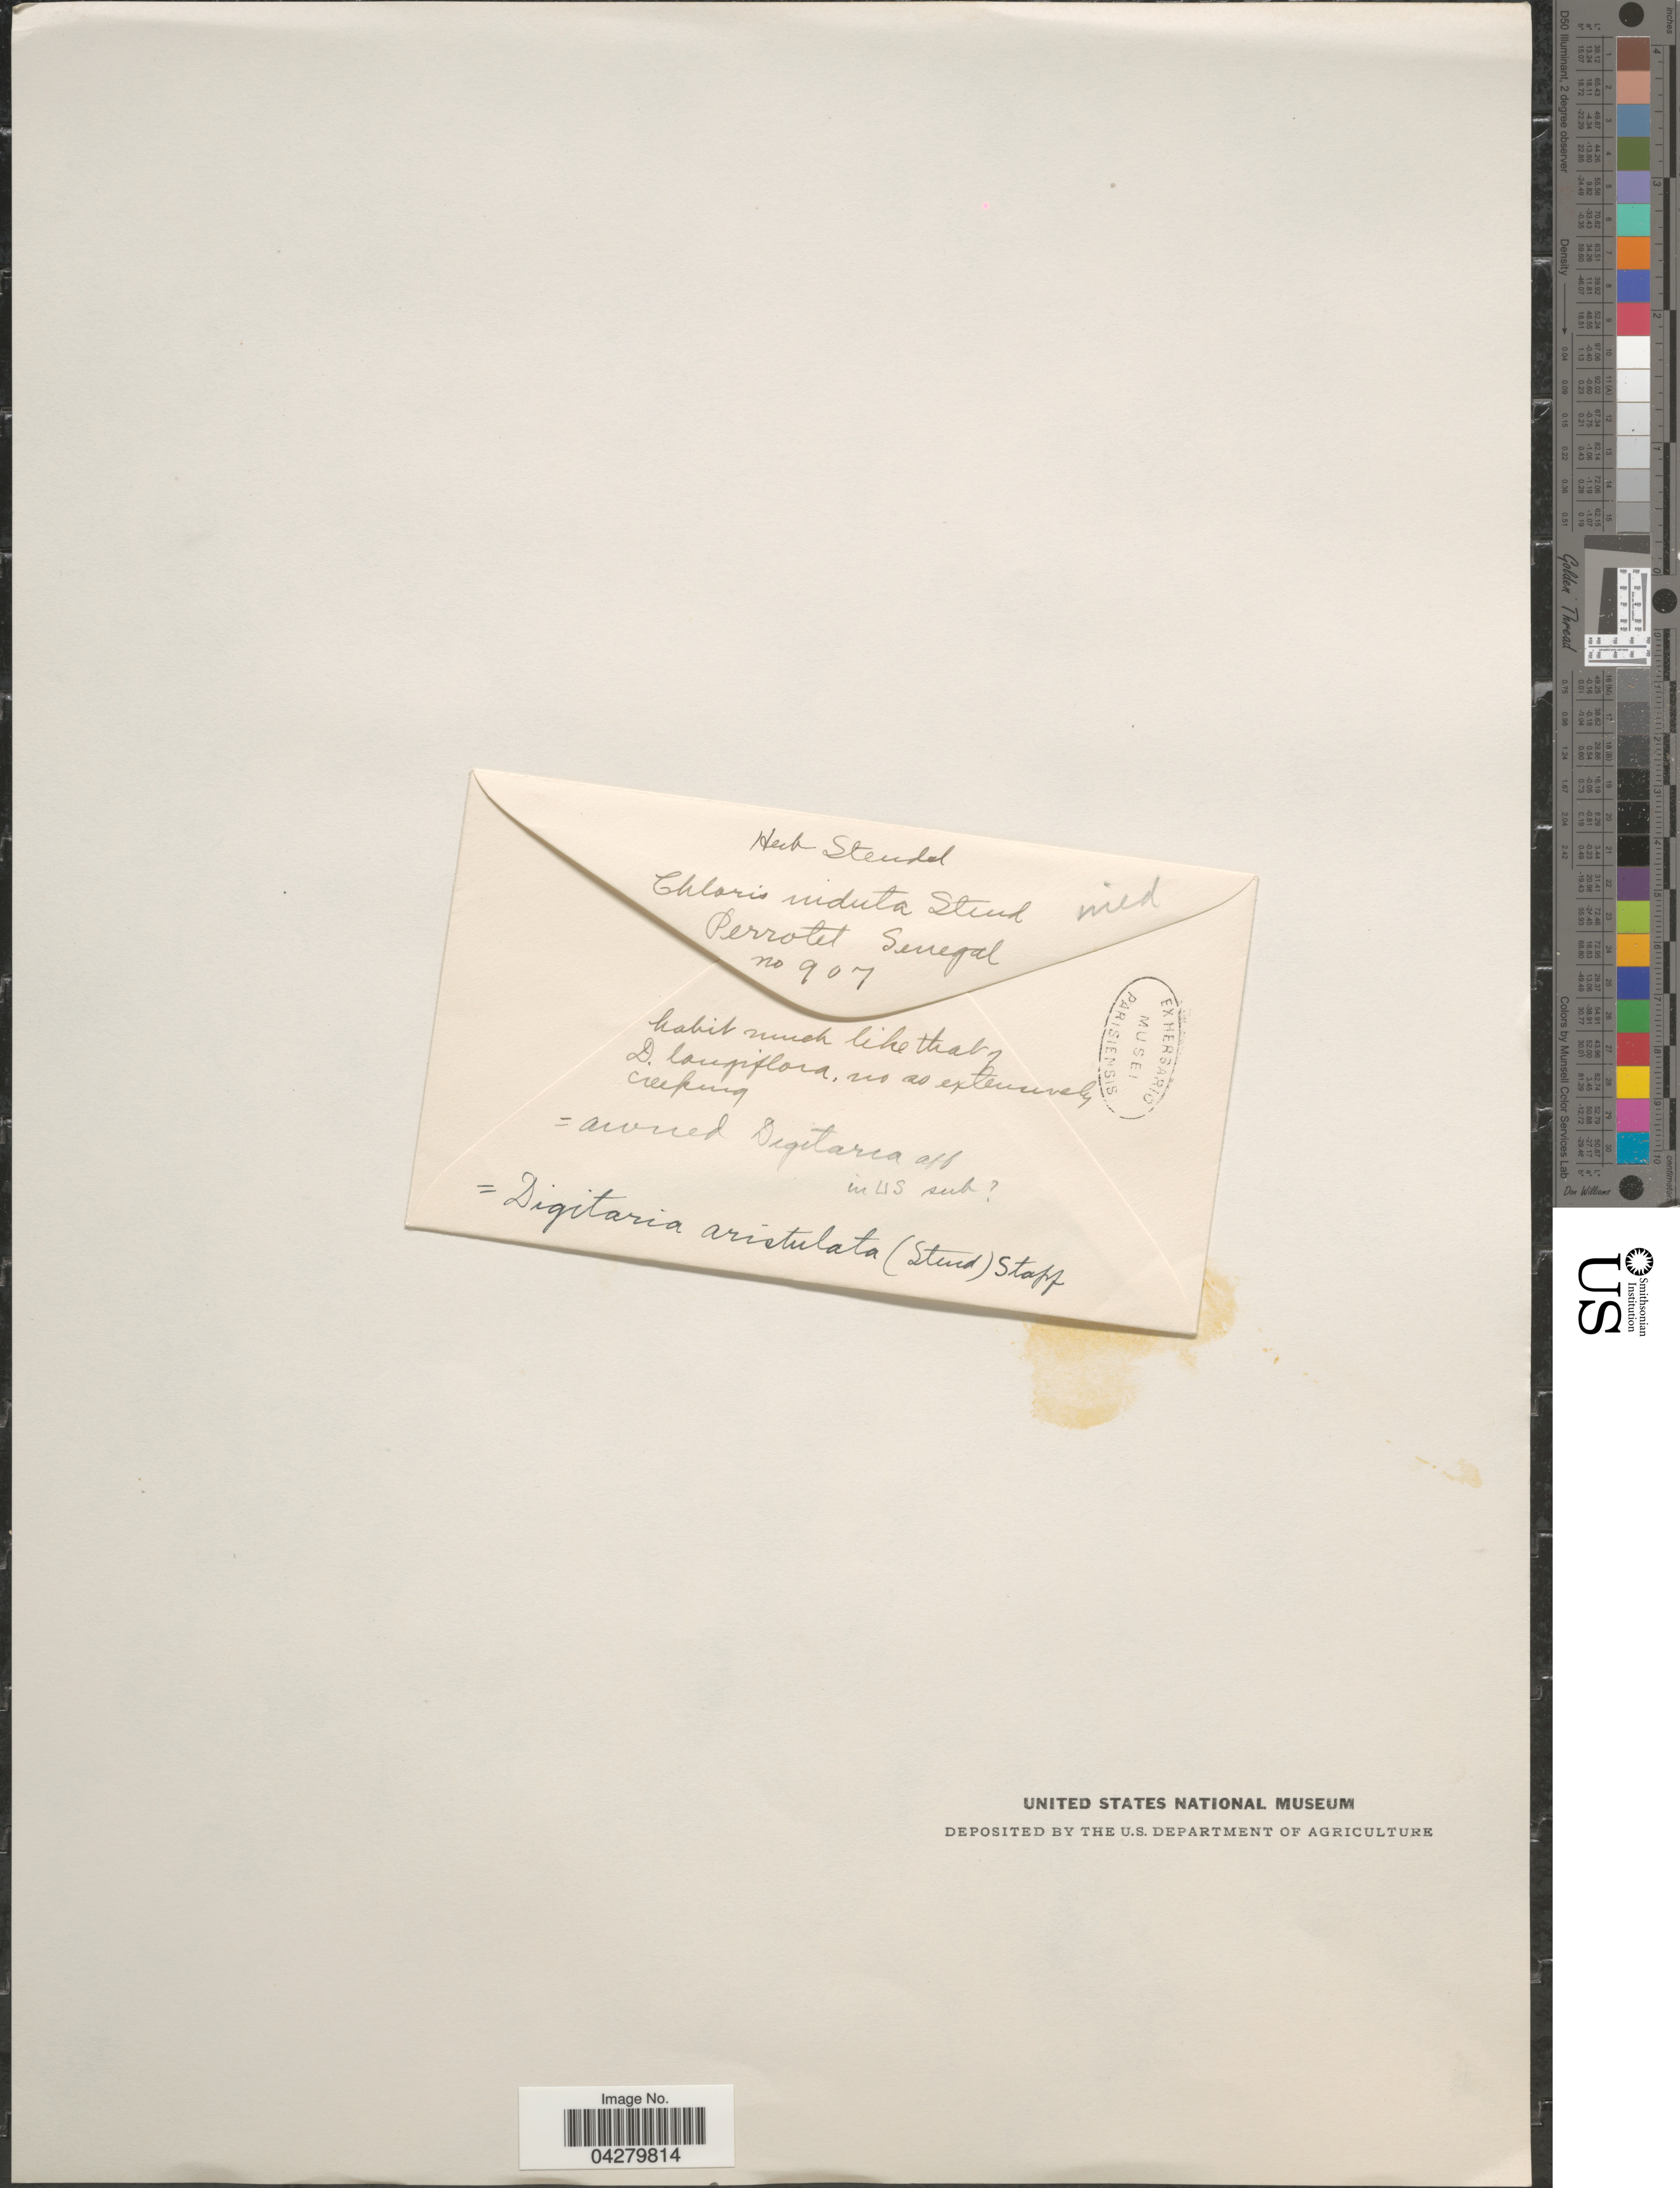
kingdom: Plantae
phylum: Tracheophyta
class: Liliopsida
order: Poales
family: Poaceae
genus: Digitaria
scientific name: Digitaria aristulata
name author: (Steud.) Stapf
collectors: Perrotet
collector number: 907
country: Senegal